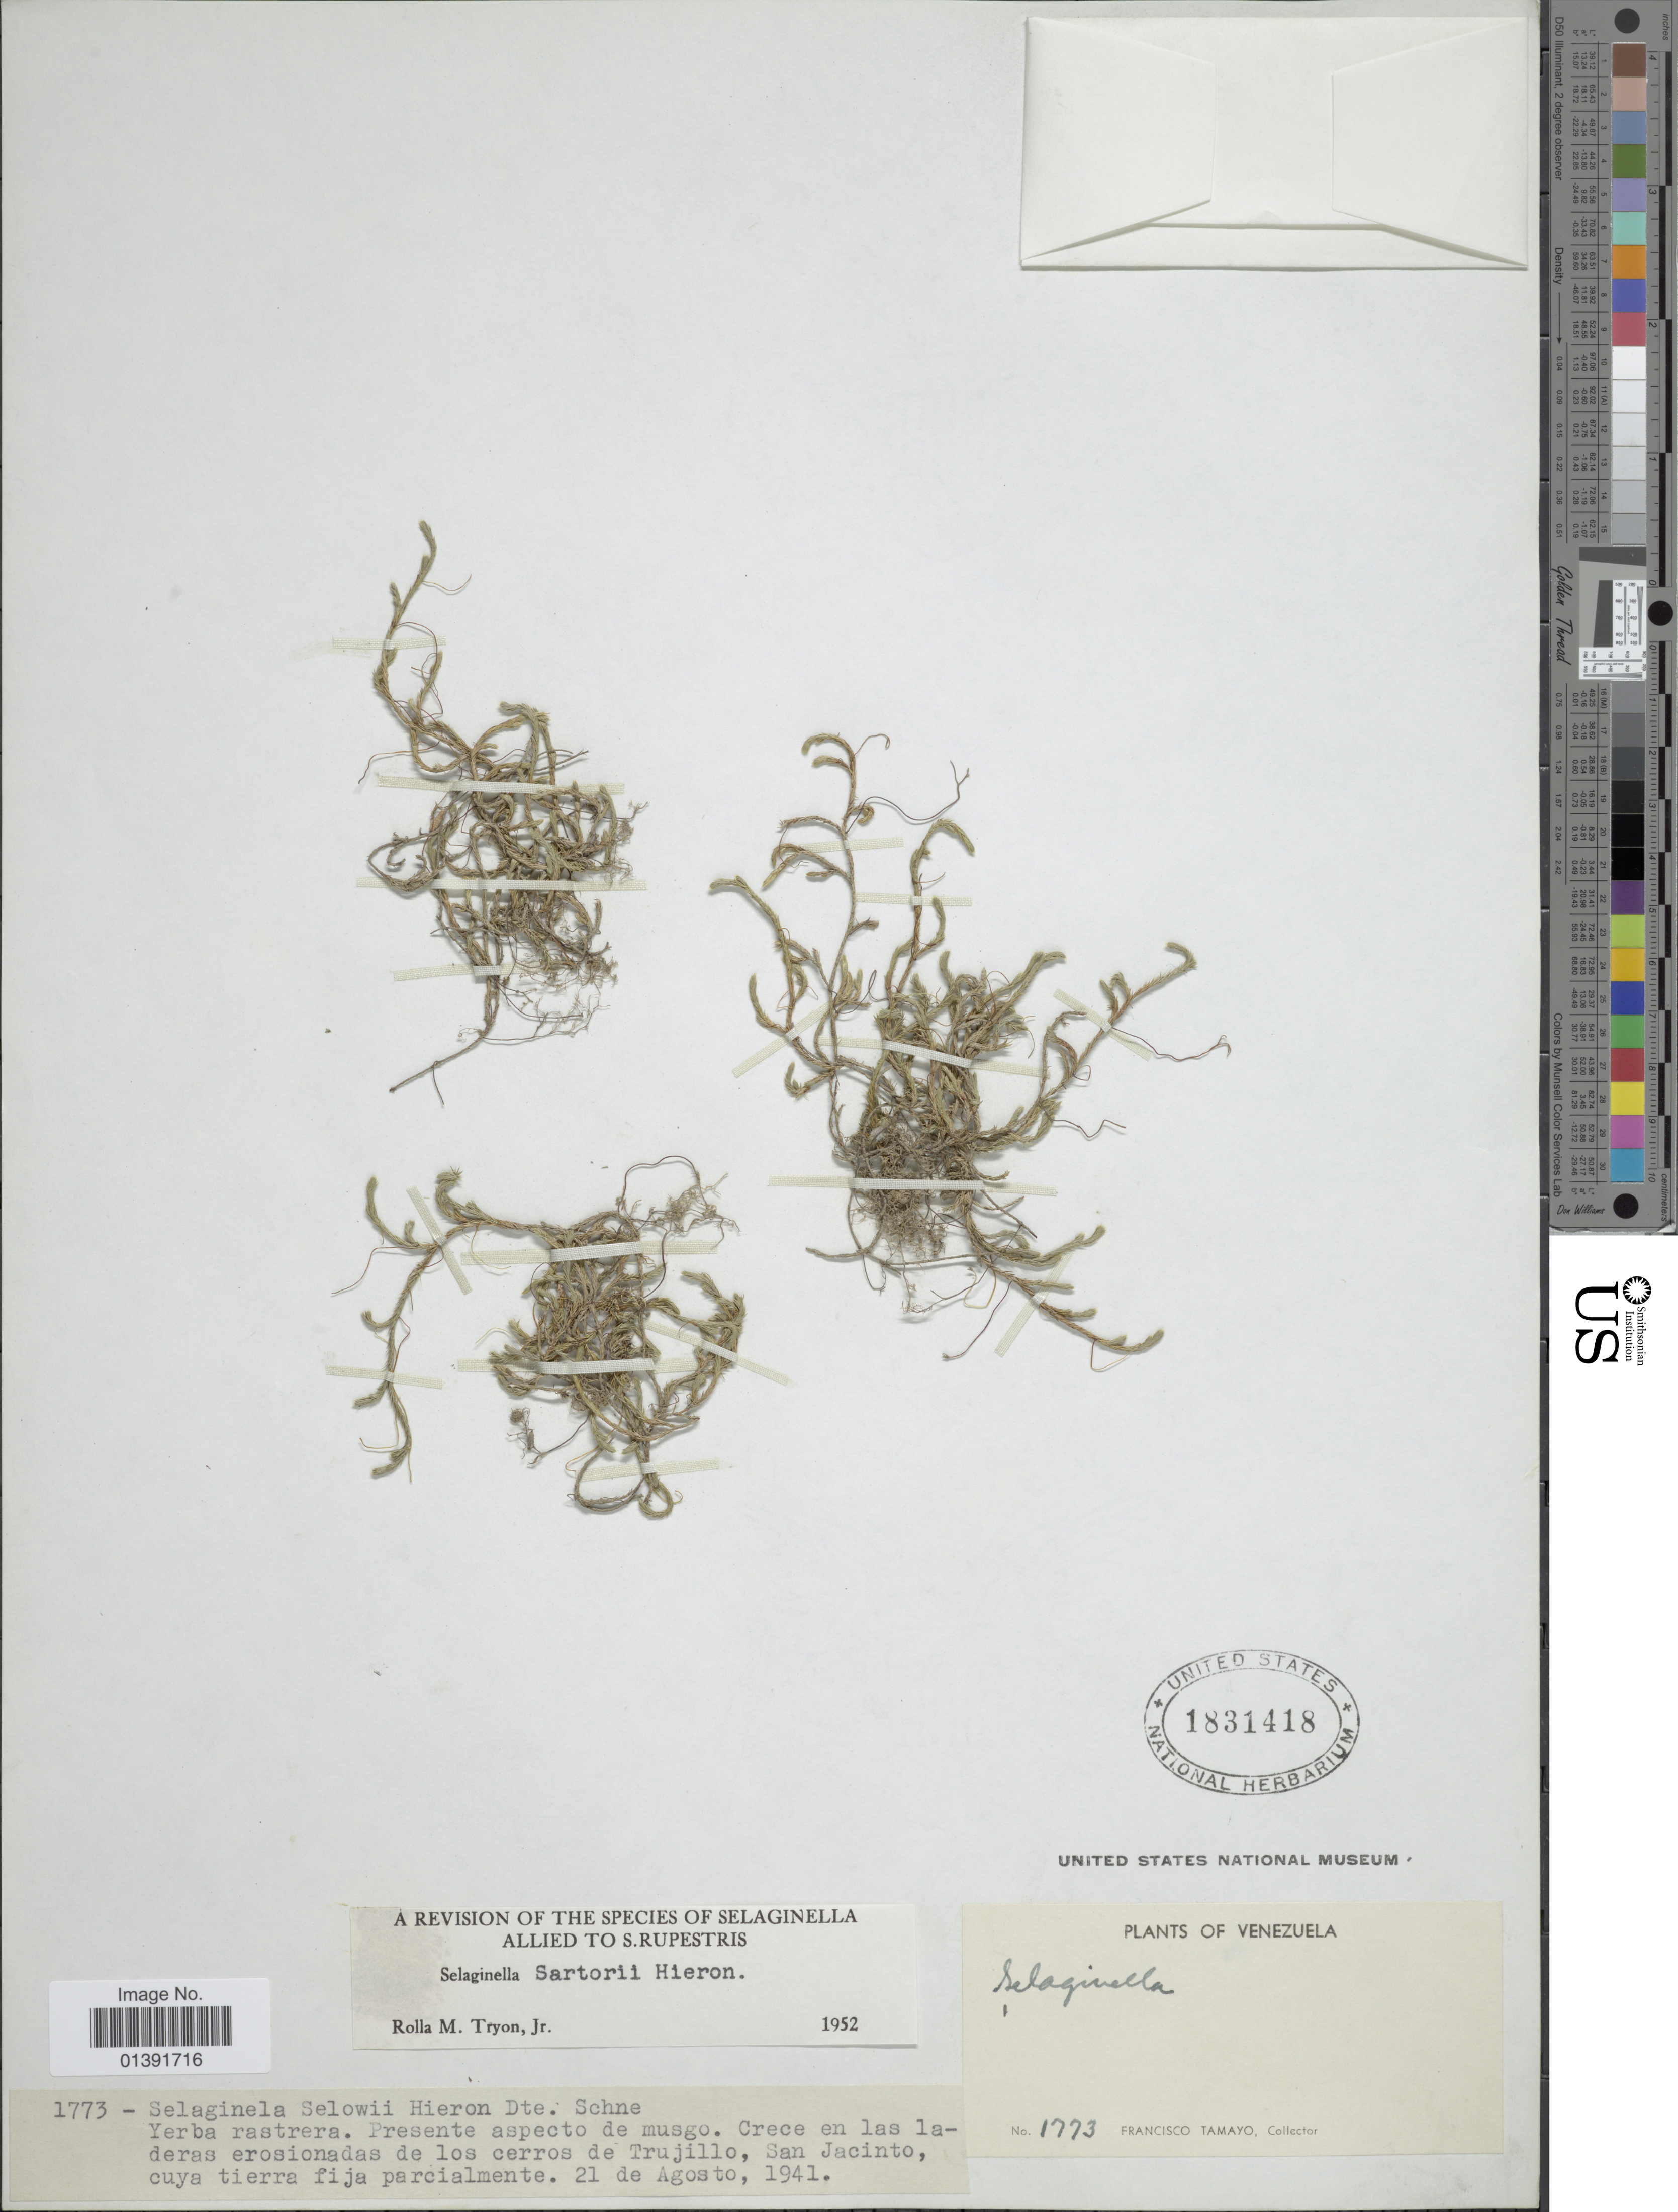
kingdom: Plantae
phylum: Tracheophyta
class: Lycopodiopsida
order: Selaginellales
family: Selaginellaceae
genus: Selaginella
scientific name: Selaginella sartorii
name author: Hieron.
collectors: F. Tamayo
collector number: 1773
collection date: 1941-08-21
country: Venezuela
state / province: Trujillo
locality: San Ignacio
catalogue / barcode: US 1831418